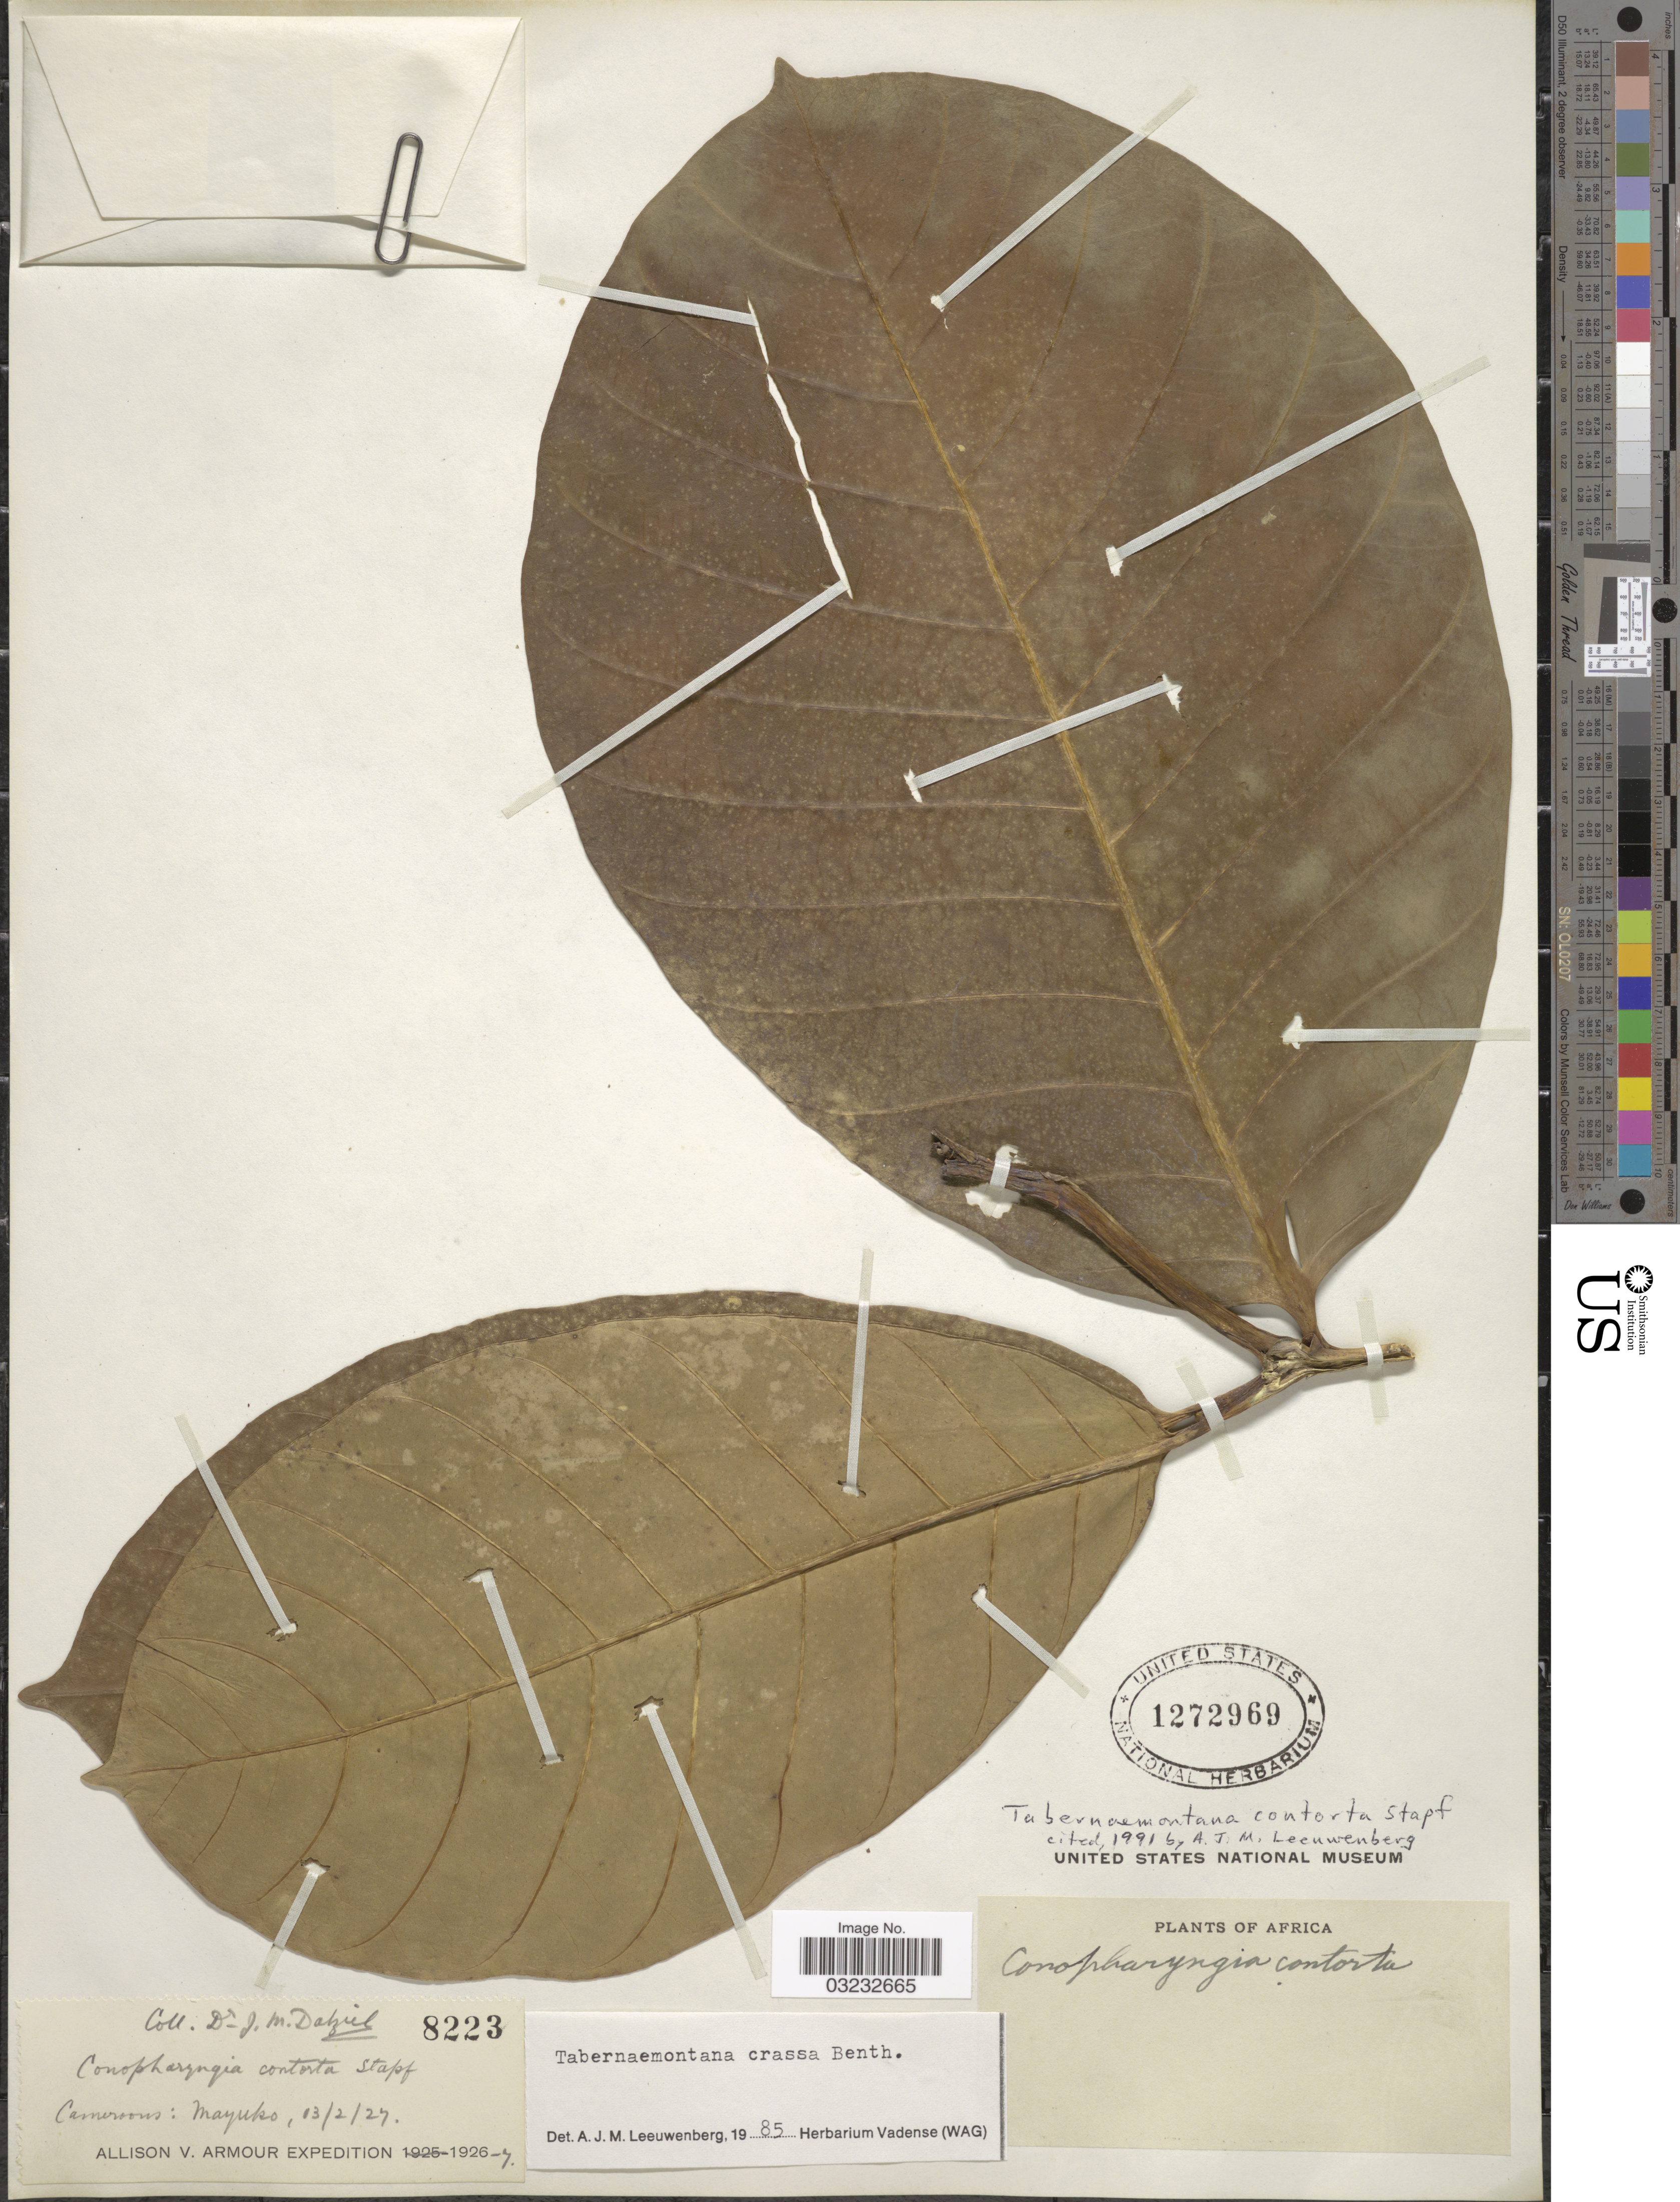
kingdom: Plantae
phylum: Tracheophyta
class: Magnoliopsida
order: Gentianales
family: Apocynaceae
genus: Tabernaemontana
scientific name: Tabernaemontana contorta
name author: Stapf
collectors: J. Dalziel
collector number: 8223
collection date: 1927-02-13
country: Cameroon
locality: Mayuko.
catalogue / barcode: US 1272969